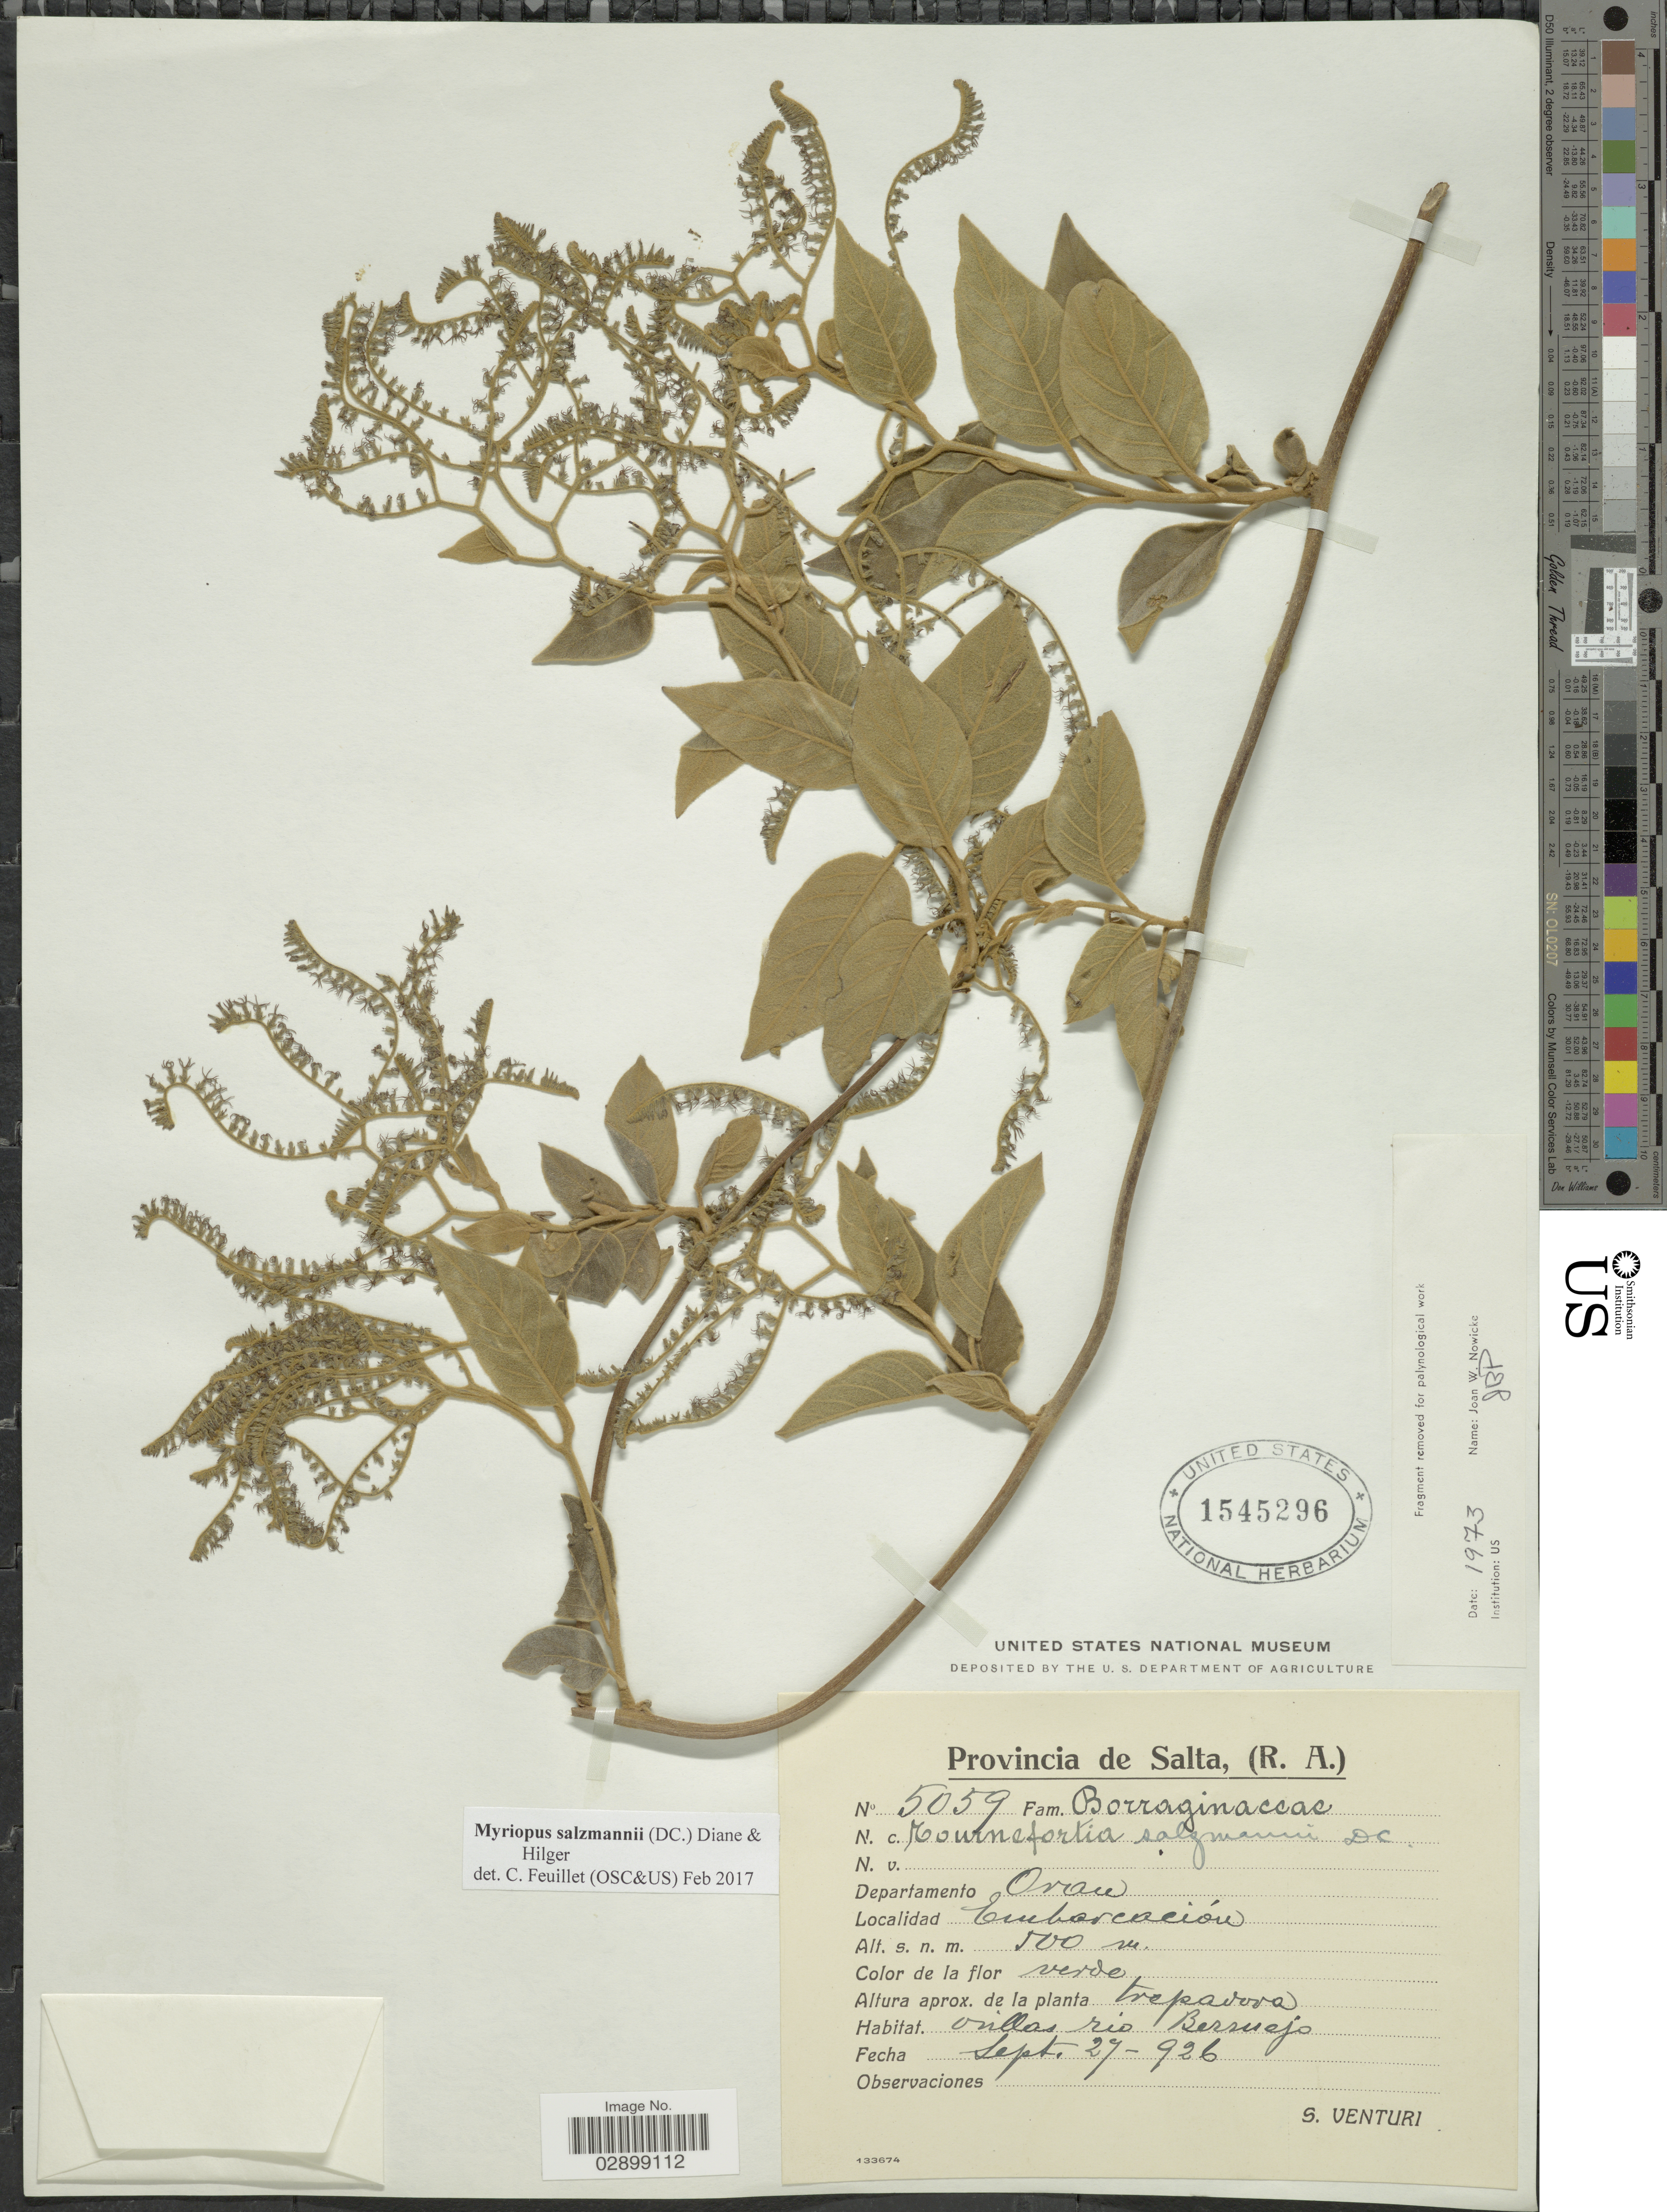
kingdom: Plantae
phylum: Tracheophyta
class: Magnoliopsida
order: Boraginales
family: Heliotropiaceae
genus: Myriopus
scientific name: Myriopus salzmannii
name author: (DC.) Diane & Hilger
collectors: S. Venturi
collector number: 5059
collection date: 1926-09-27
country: Argentina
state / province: Salta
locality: Departamento Oran. Embarcación.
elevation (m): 500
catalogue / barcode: US 1545296